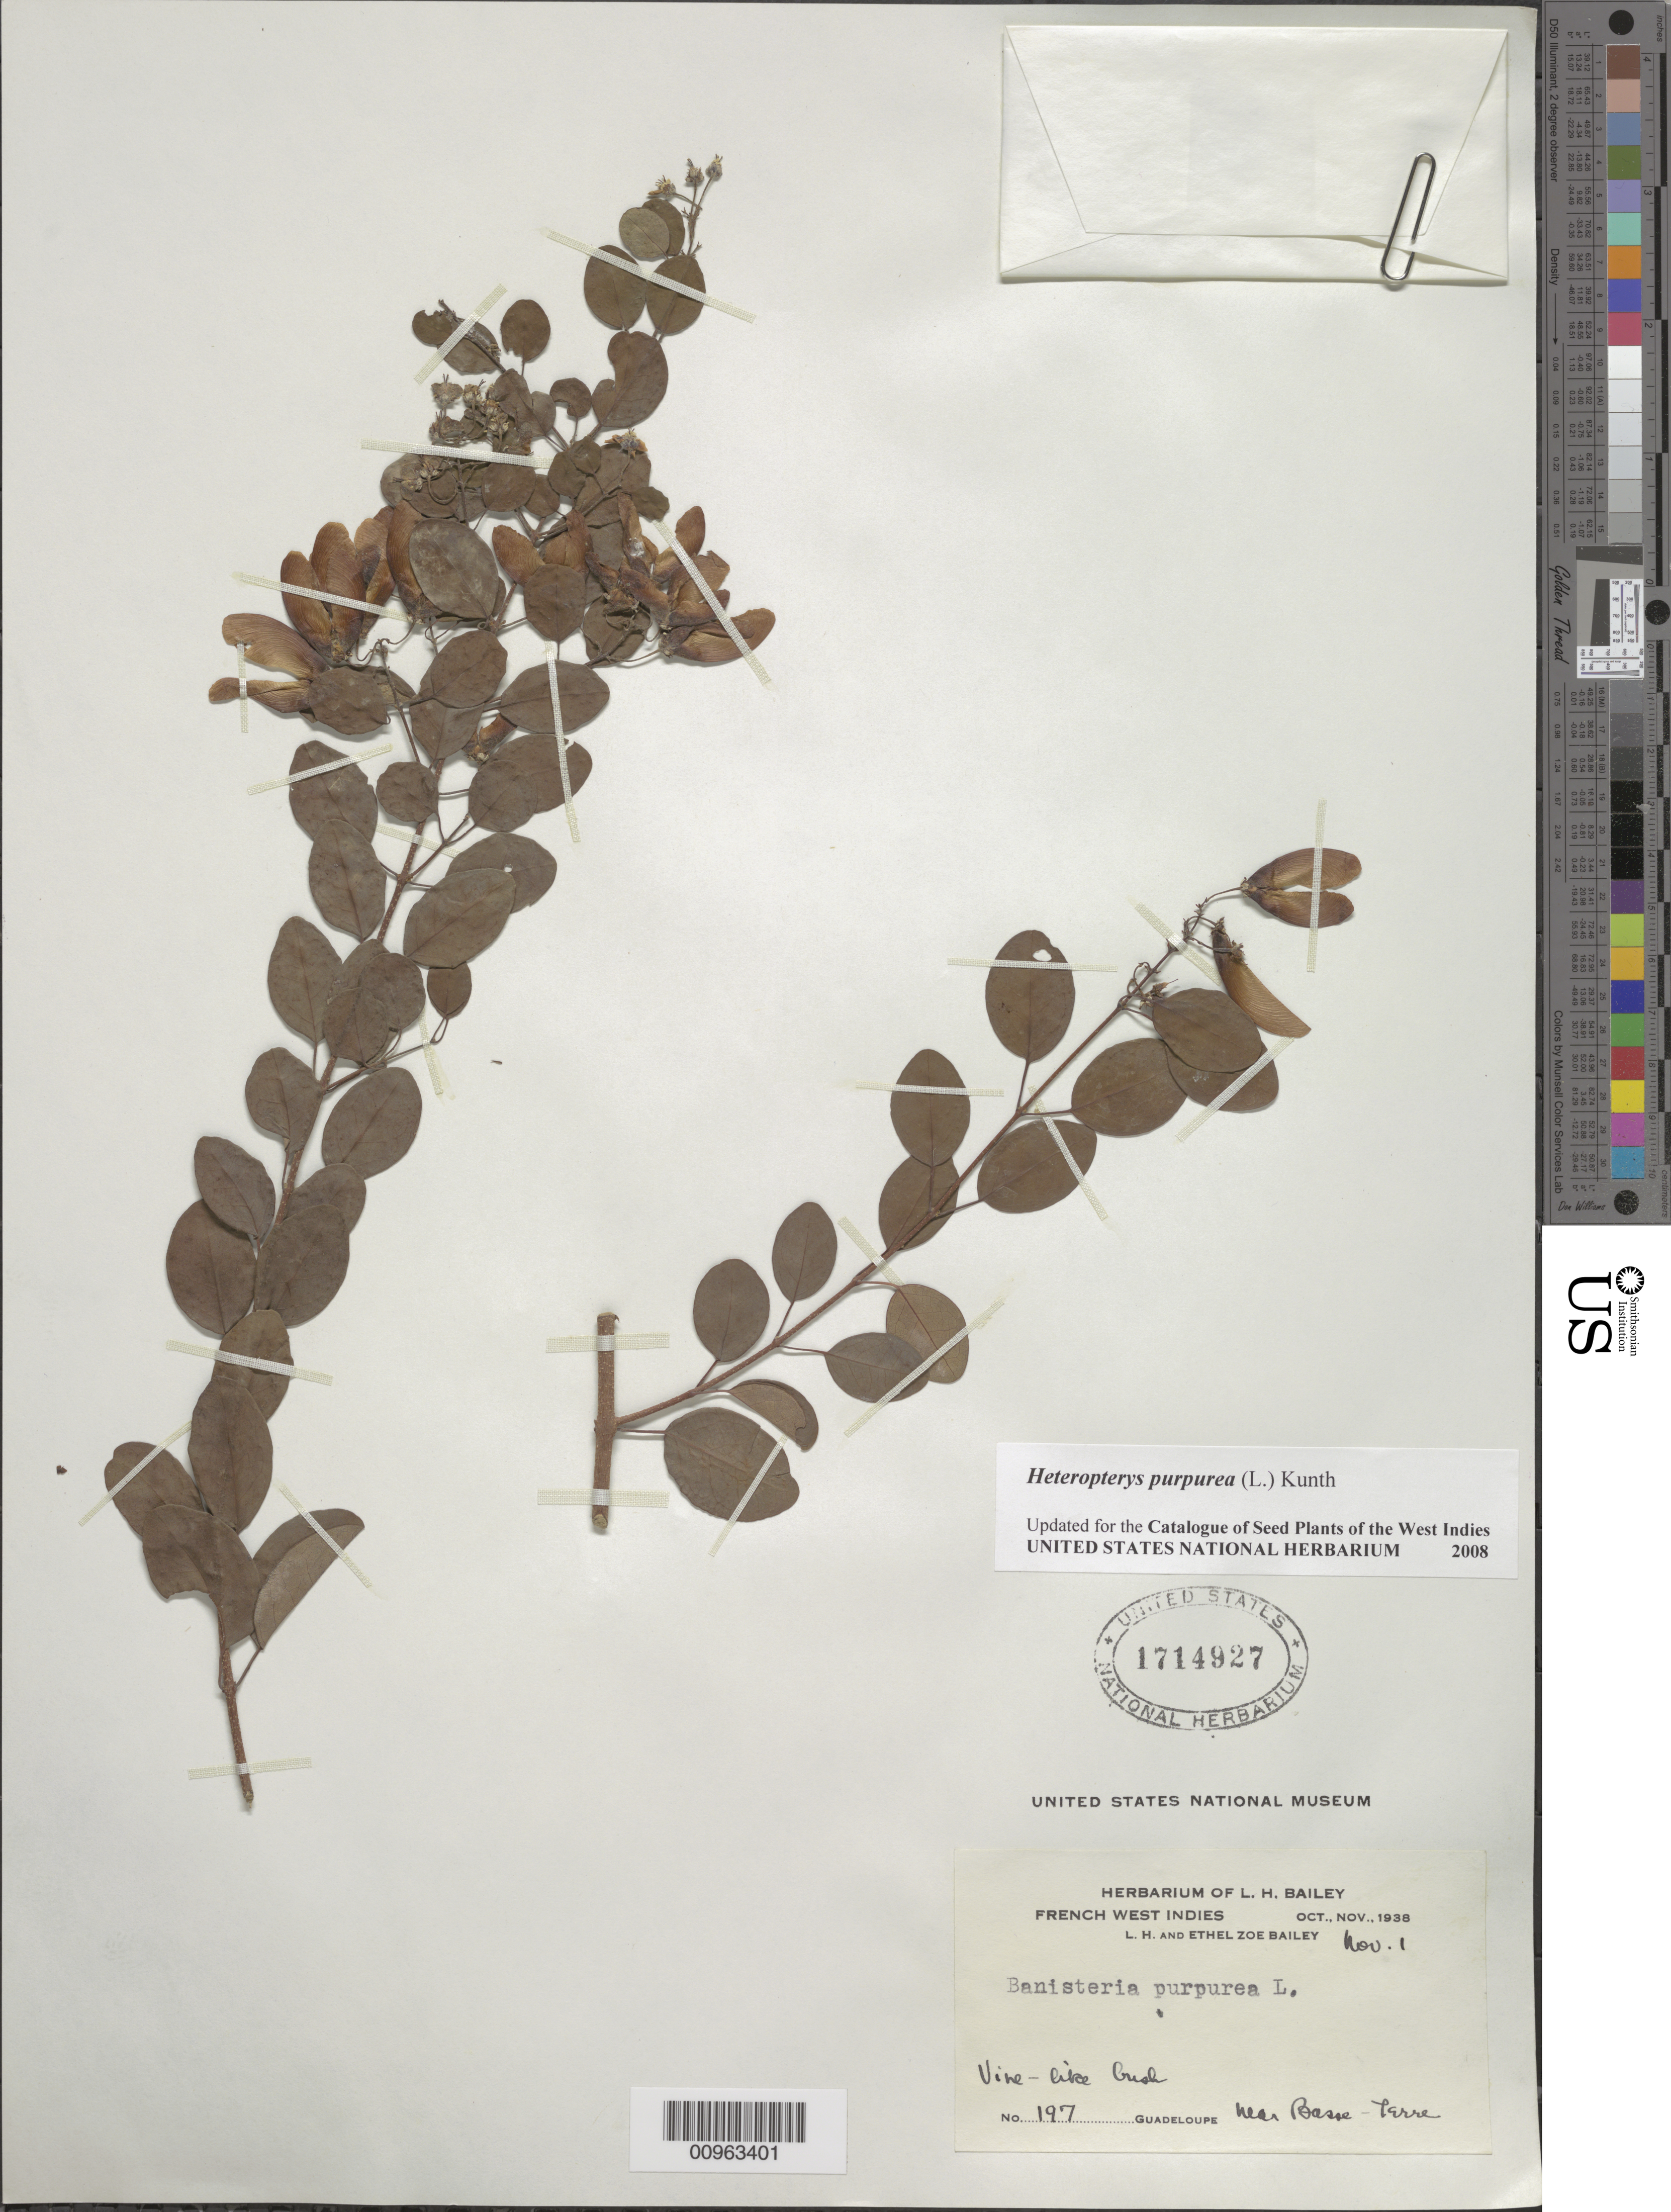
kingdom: Plantae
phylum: Tracheophyta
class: Magnoliopsida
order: Malpighiales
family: Malpighiaceae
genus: Heteropterys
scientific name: Heteropterys purpurea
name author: (L.) Kunth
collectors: L. H. Bailey & E. Z. Bailey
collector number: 197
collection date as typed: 01 Nov 1938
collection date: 1938-11-01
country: Guadeloupe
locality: Near Basse Terre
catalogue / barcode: US 1714927